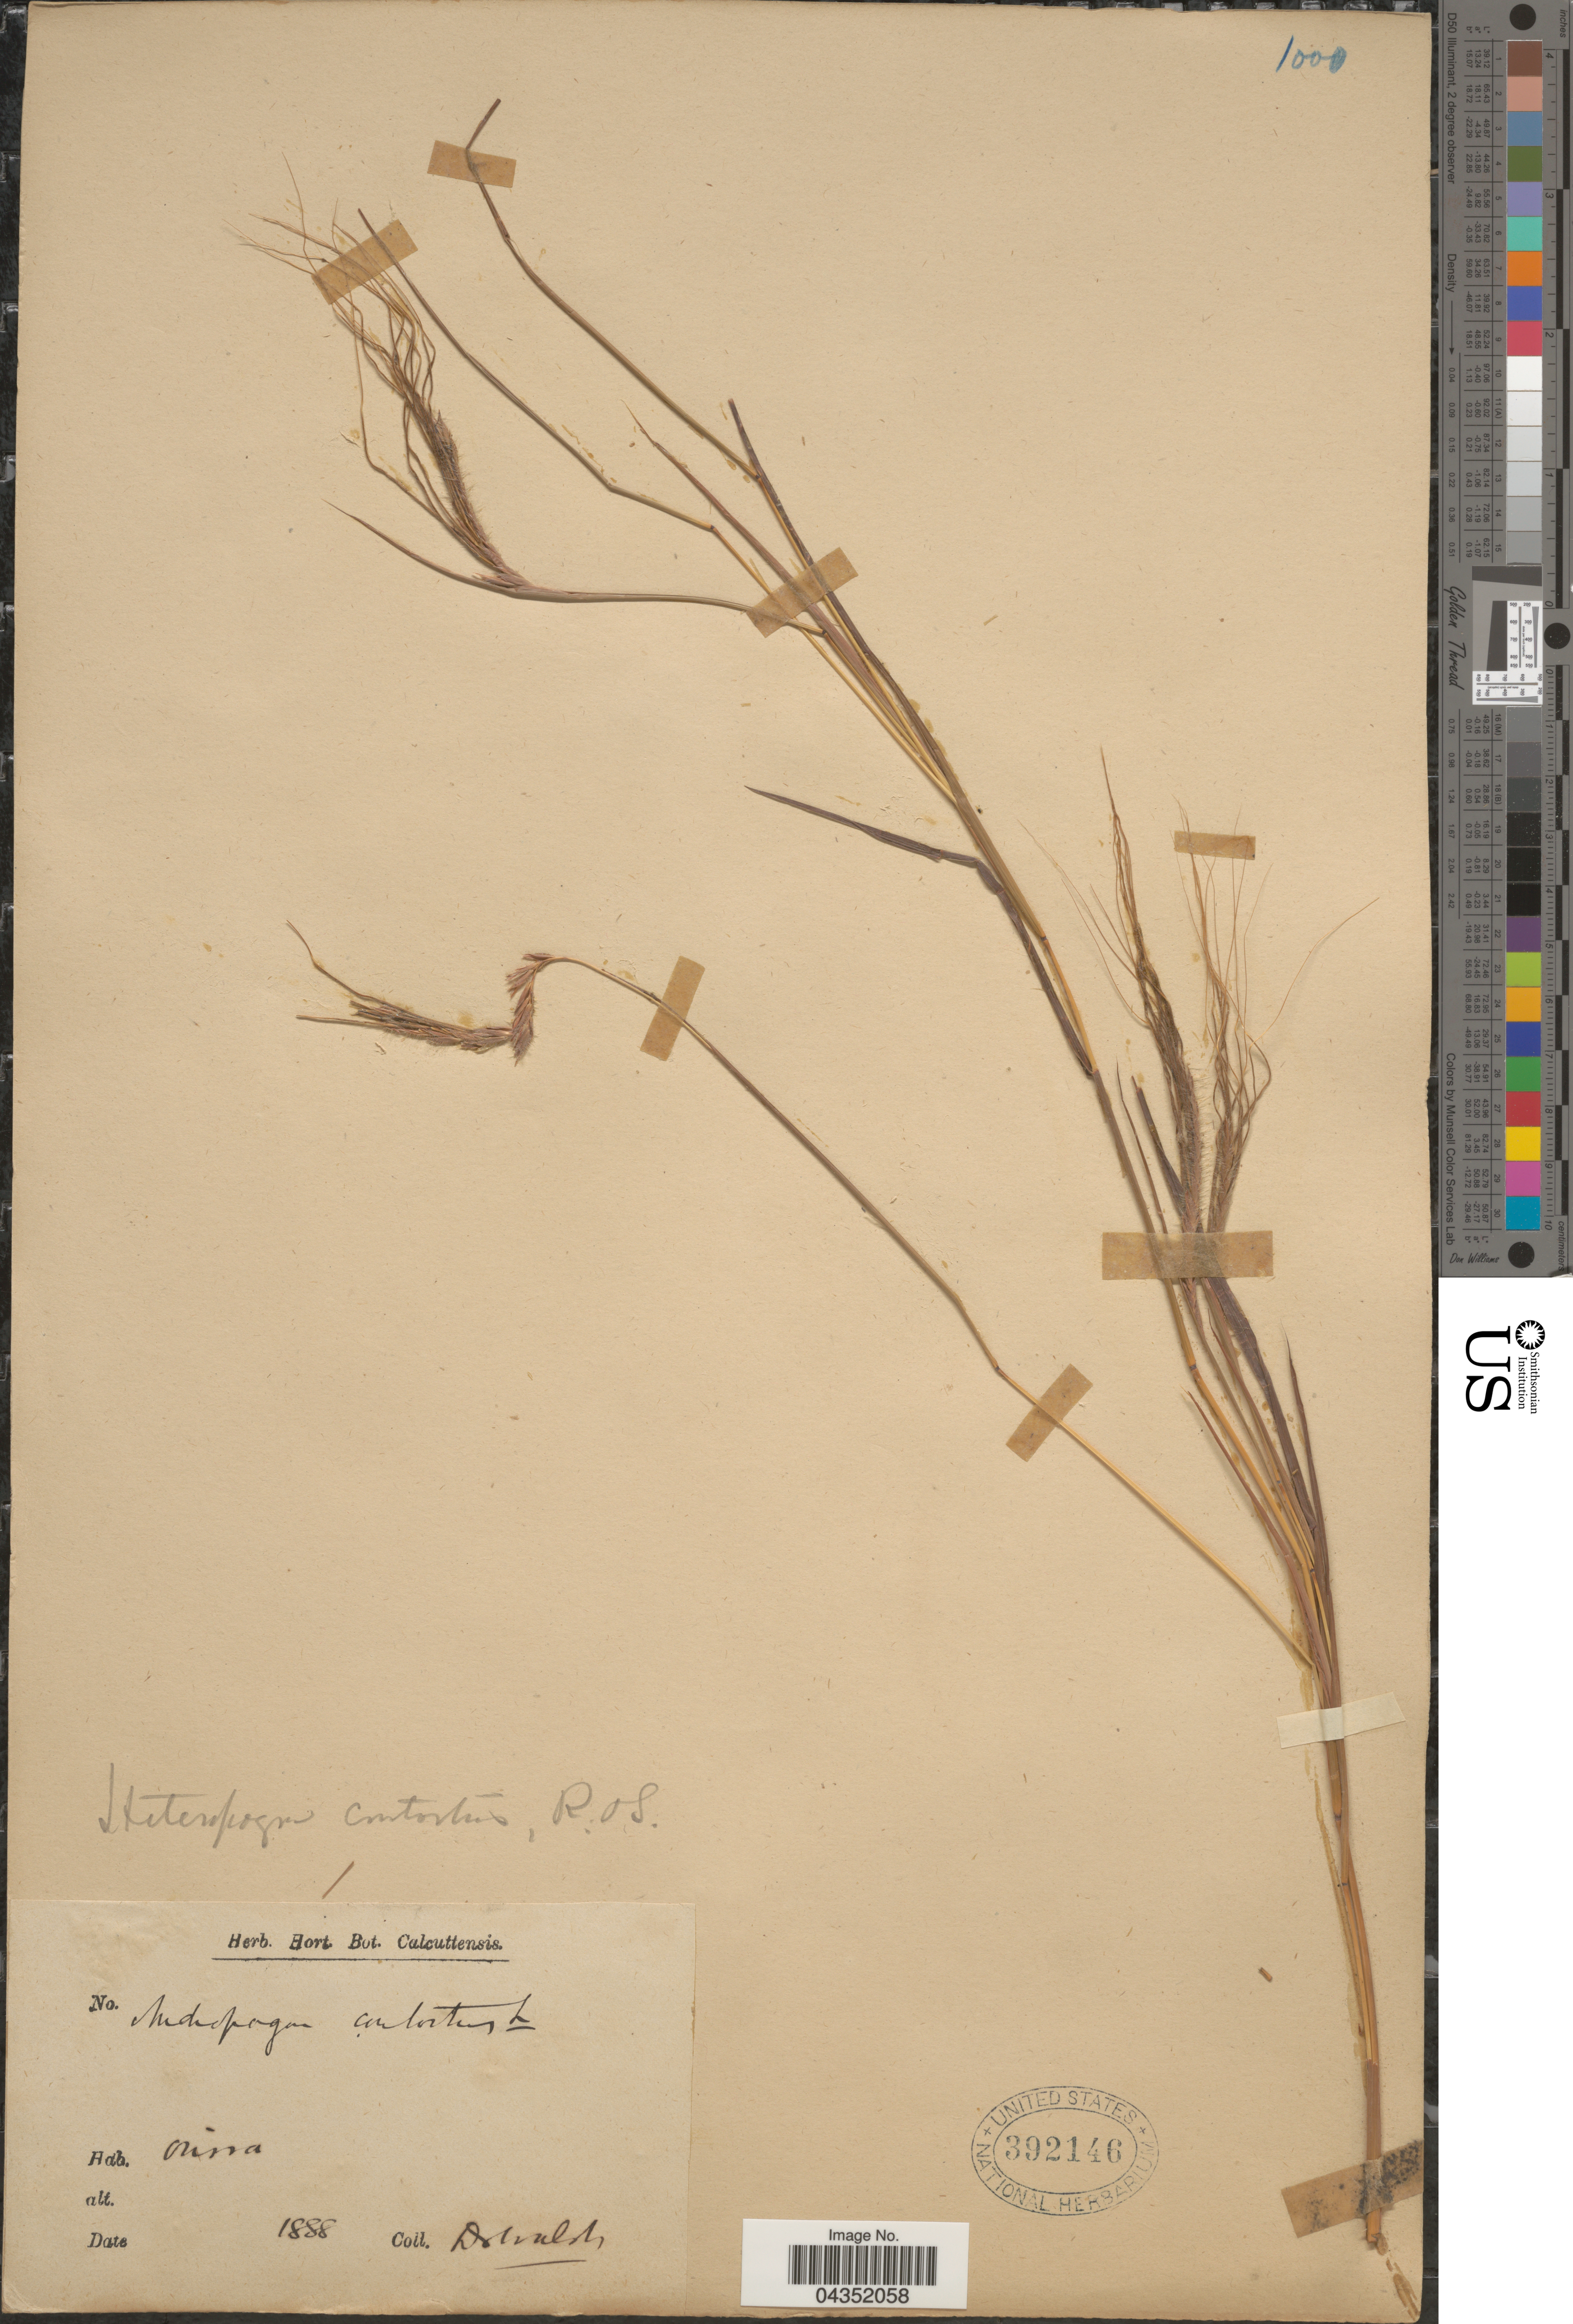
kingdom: Plantae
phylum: Tracheophyta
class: Liliopsida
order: Poales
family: Poaceae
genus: Heteropogon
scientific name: Heteropogon contortus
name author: (L.) P. Beauv. ex Roem. & Schult.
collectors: Wald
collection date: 1888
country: China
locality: Orina [interpreted].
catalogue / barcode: US 392146